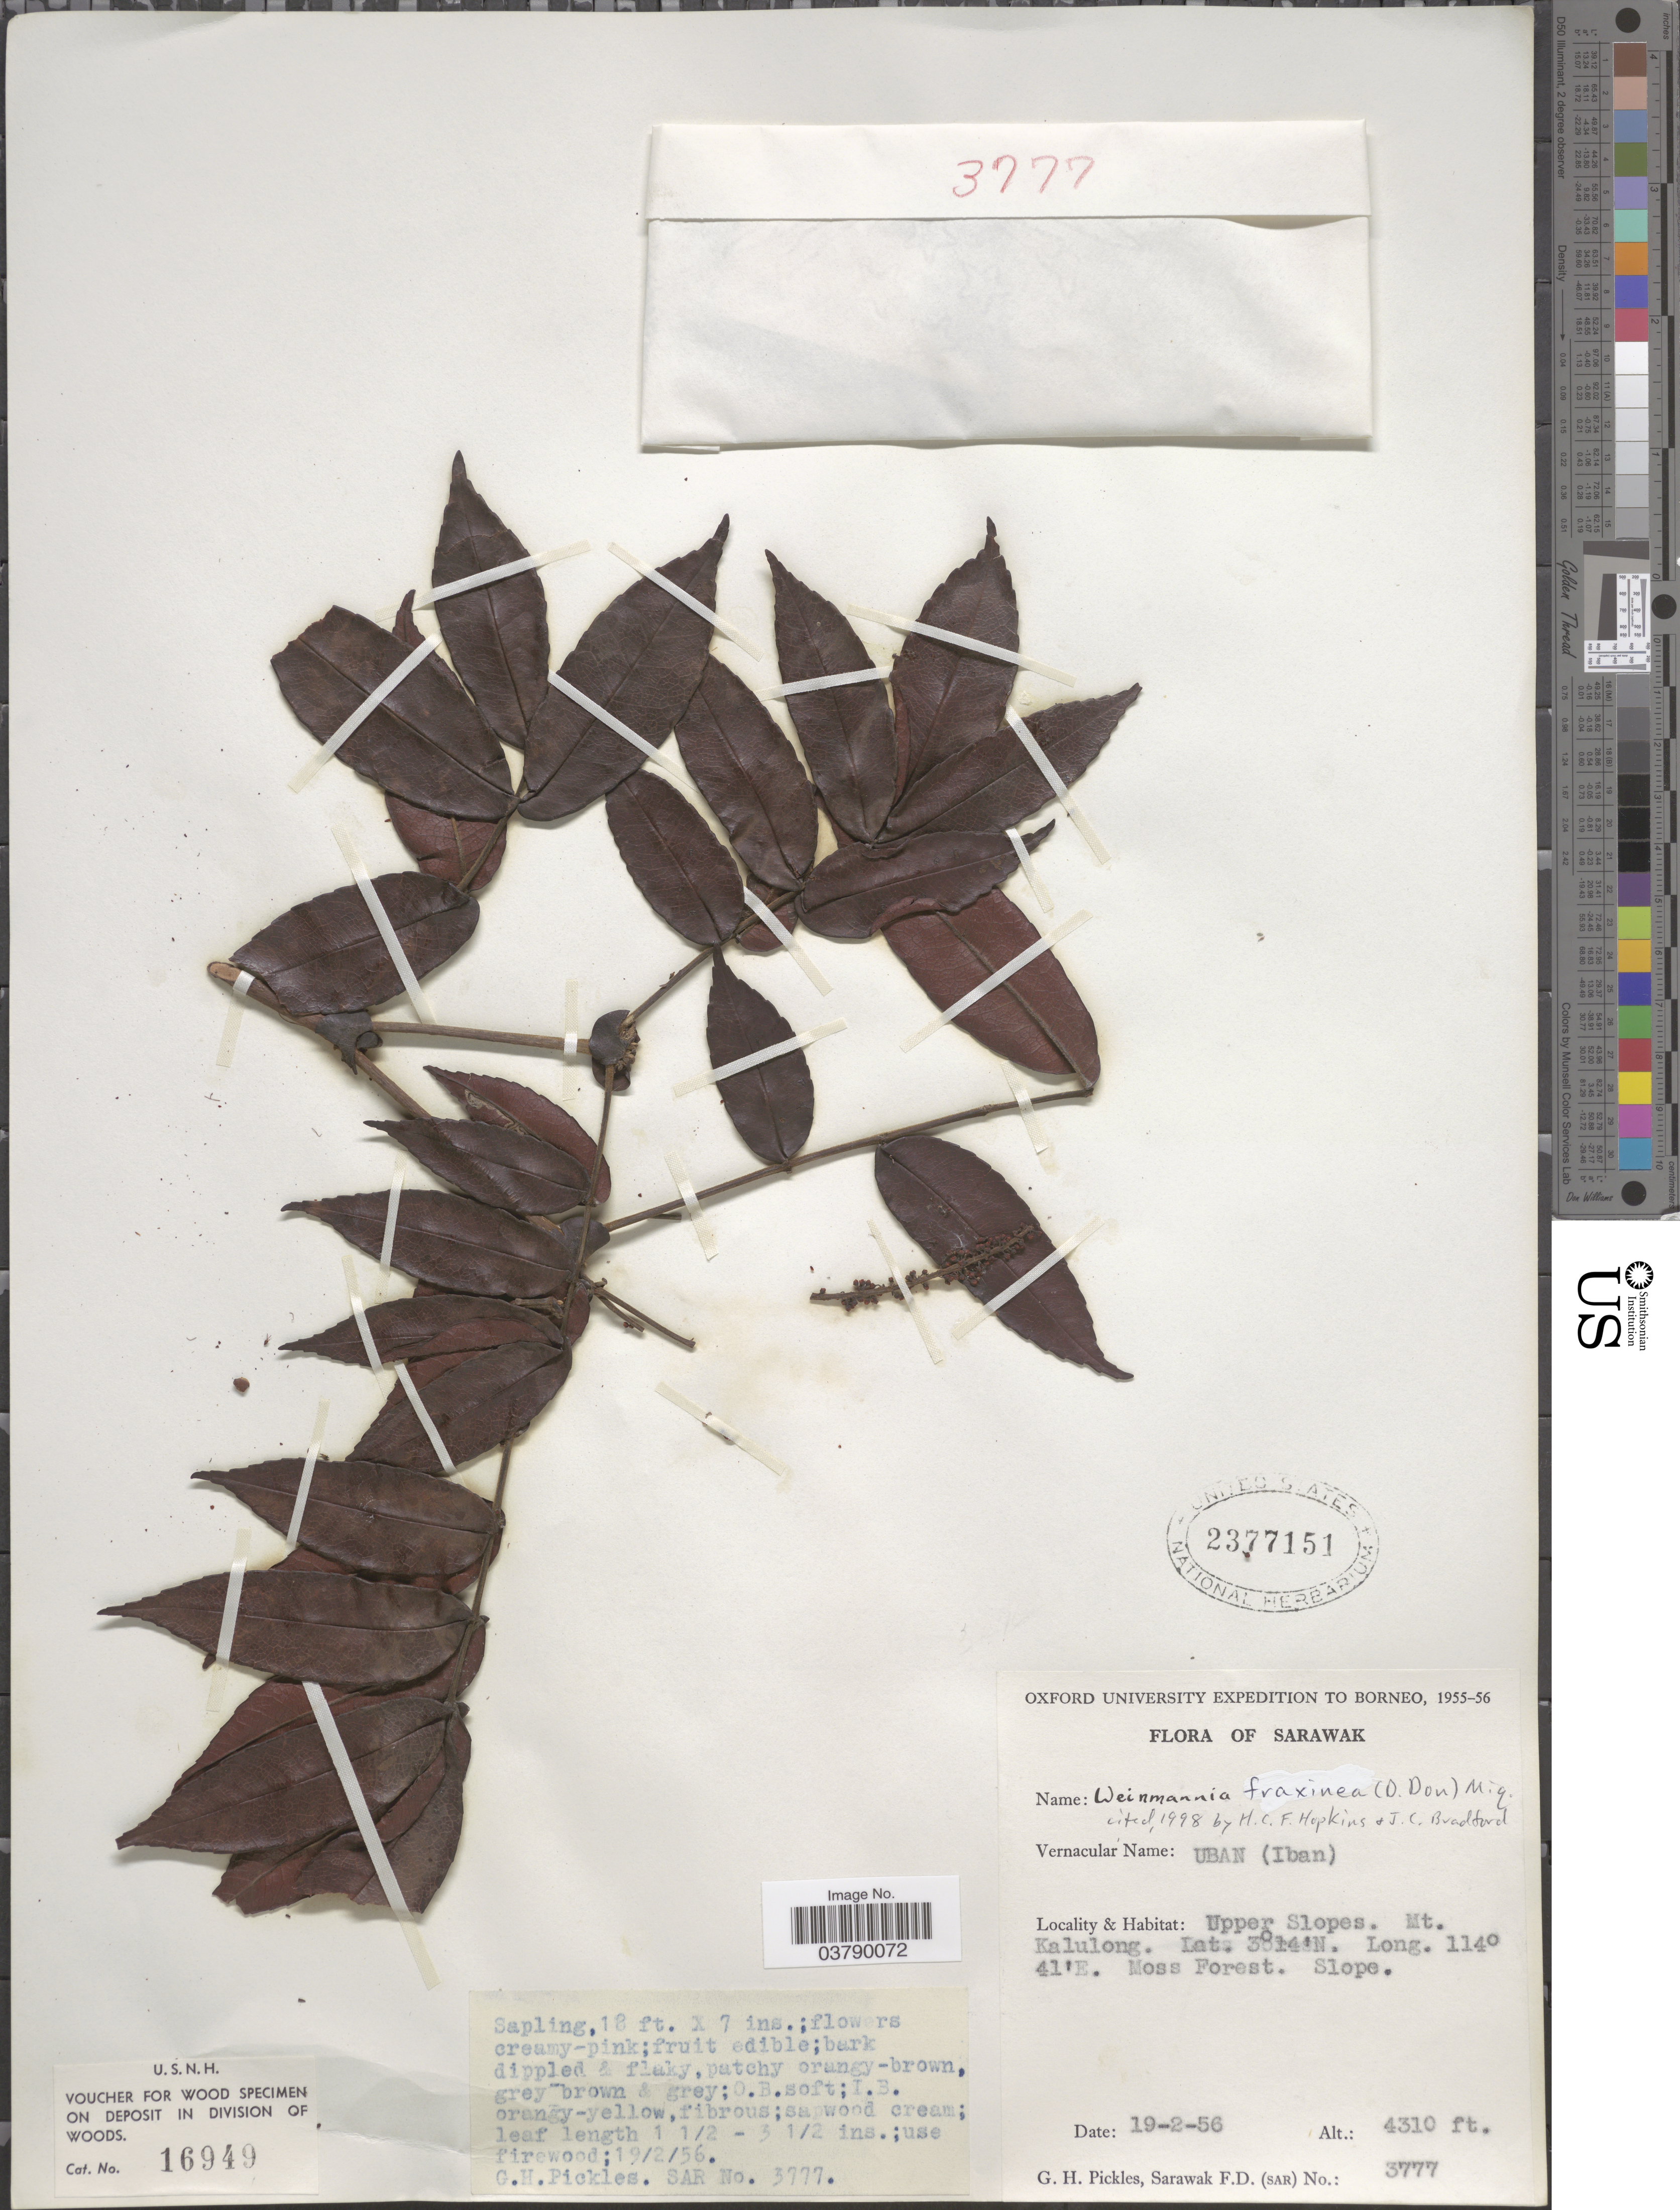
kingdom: Plantae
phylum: Tracheophyta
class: Magnoliopsida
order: Oxalidales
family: Cunoniaceae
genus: Pterophylla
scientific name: Pterophylla fraxinea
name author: D. Don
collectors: G. Pickles & F. Sarawak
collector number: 3777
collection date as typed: Transcribed d/m/y: 19/2/56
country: Malaysia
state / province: Sarawak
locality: Upper slopes. Mt. Kalulong.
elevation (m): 1314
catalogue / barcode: US 2377151